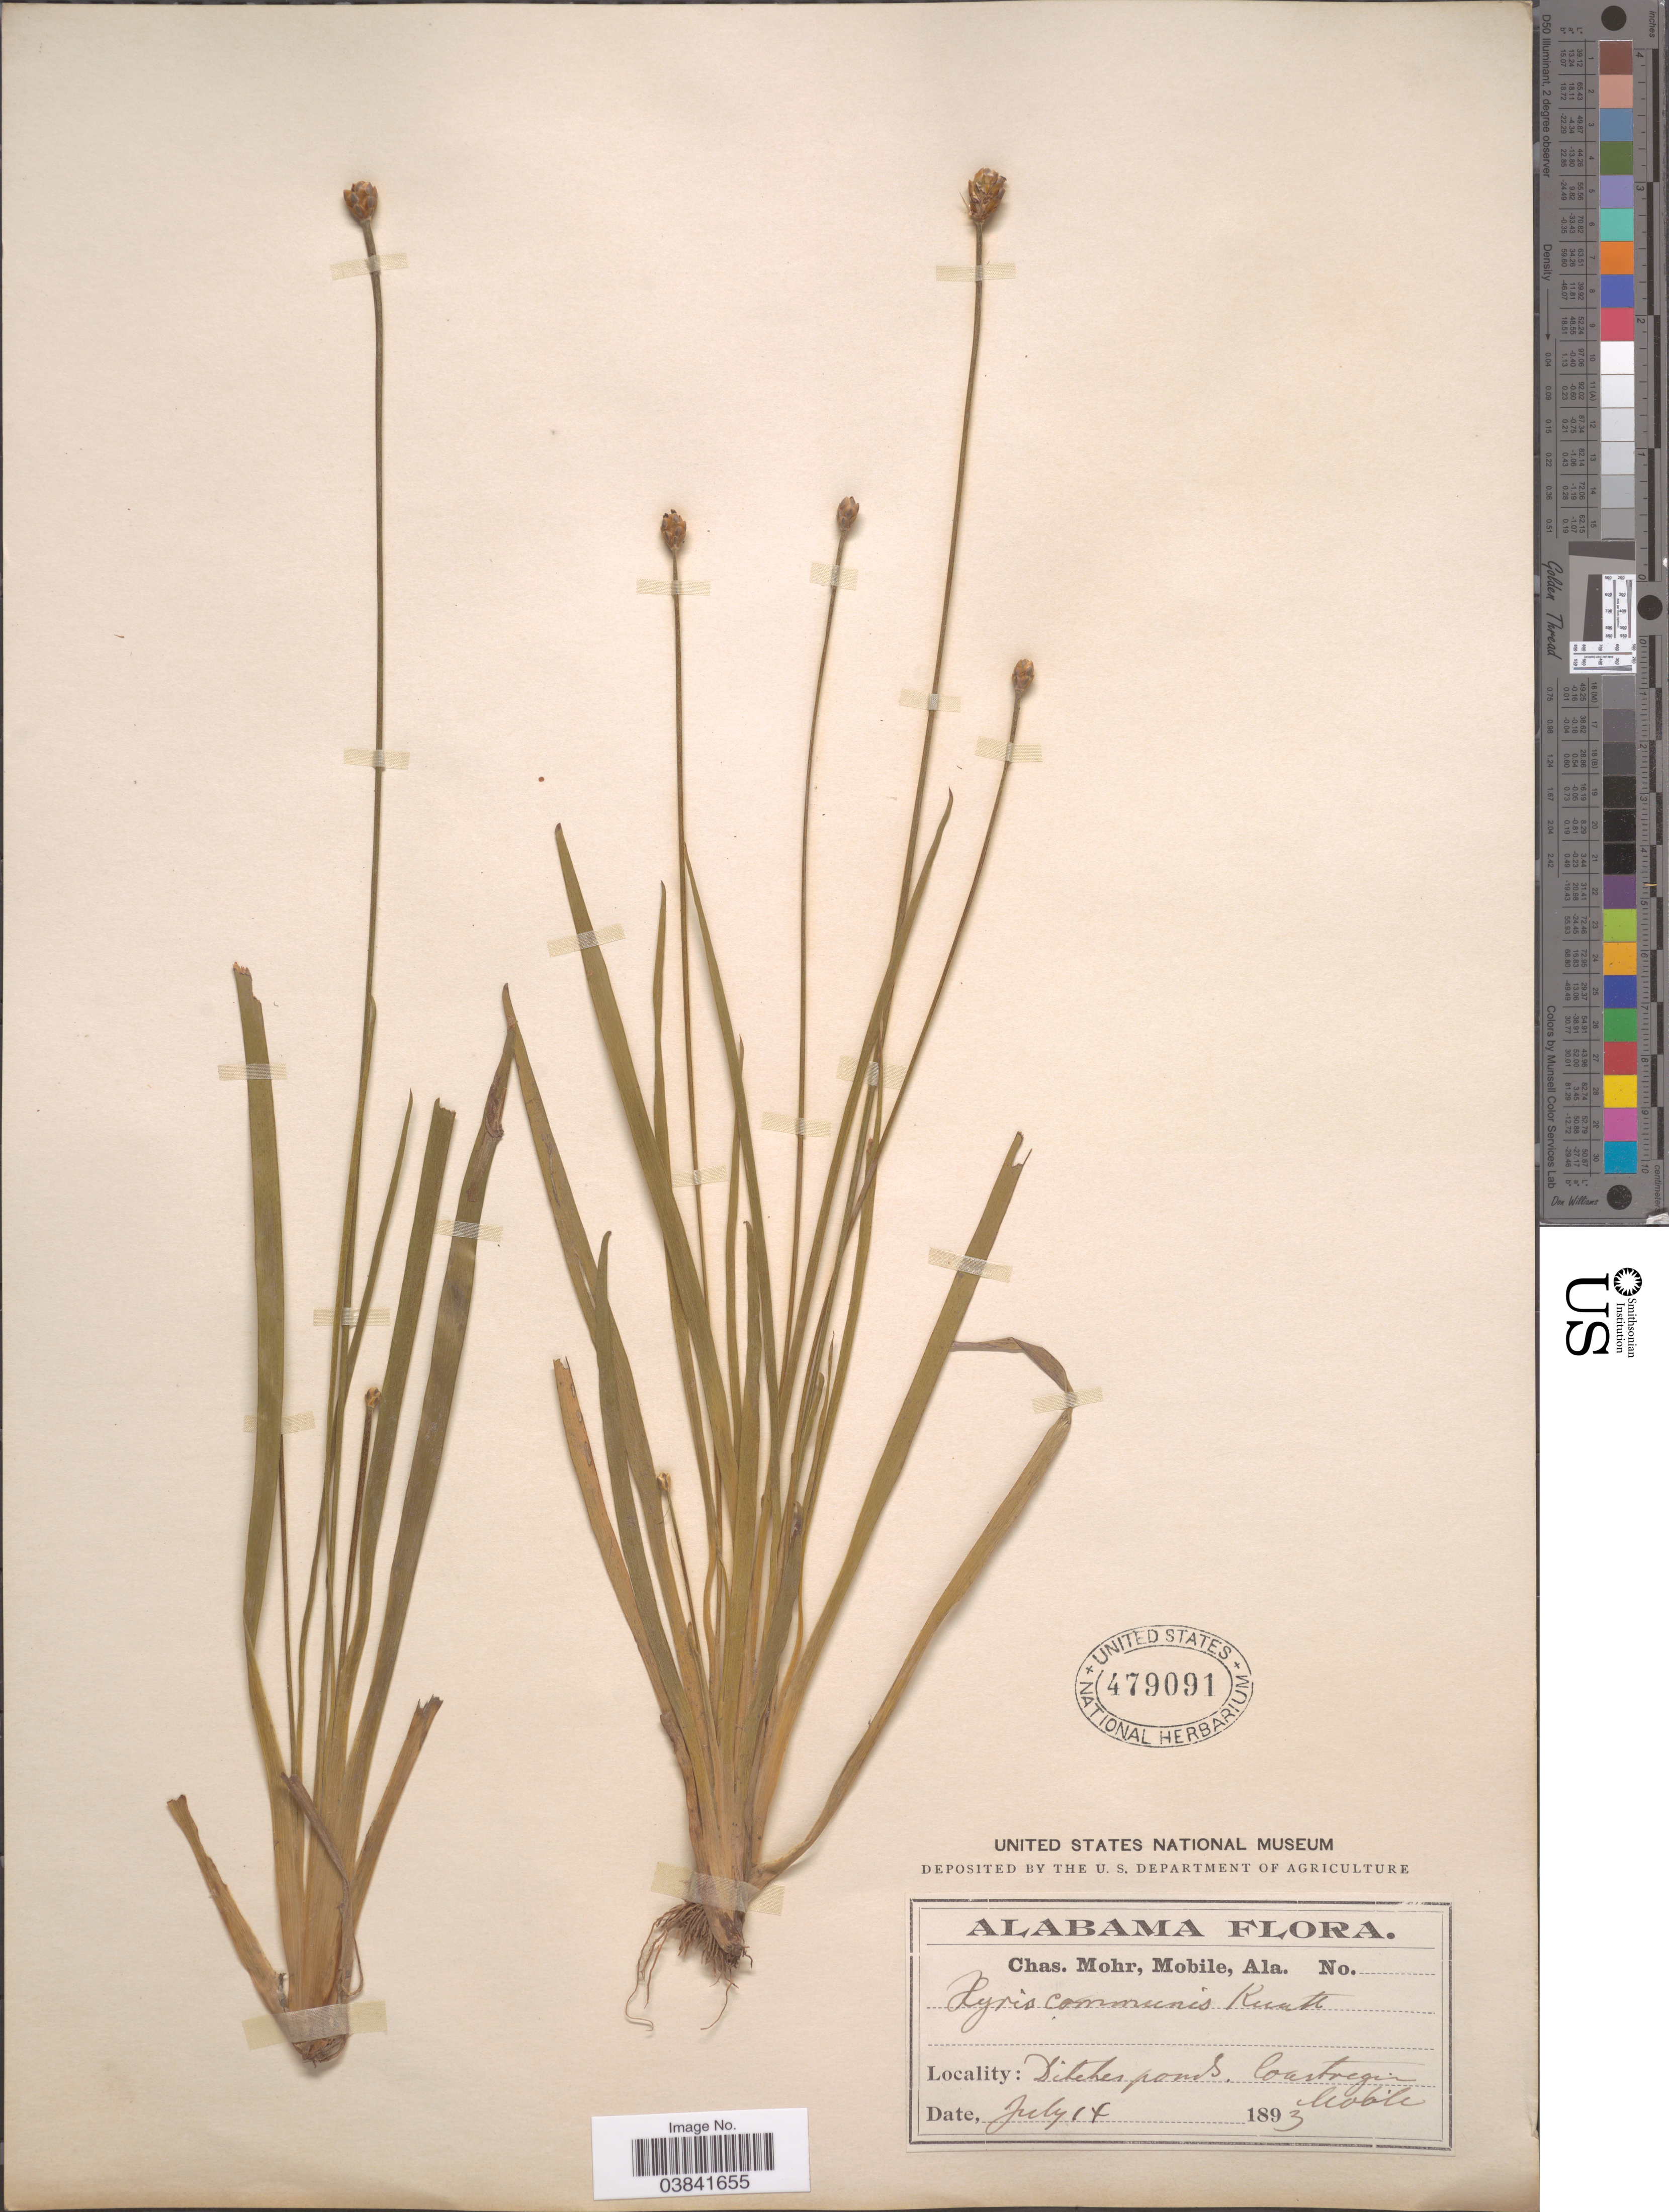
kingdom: Plantae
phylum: Tracheophyta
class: Liliopsida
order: Poales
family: Xyridaceae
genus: Xyris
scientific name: Xyris difformis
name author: Chapm.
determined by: Strong, Mark T., (BOT), Smithsonian Institution - National Museum of Natural History (UNITED STATES)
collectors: Mohr, C. T. (herbarium)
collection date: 1893-07-14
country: United States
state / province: Alabama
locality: Ditches ponds. Coast region Mobile.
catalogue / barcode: US 479091